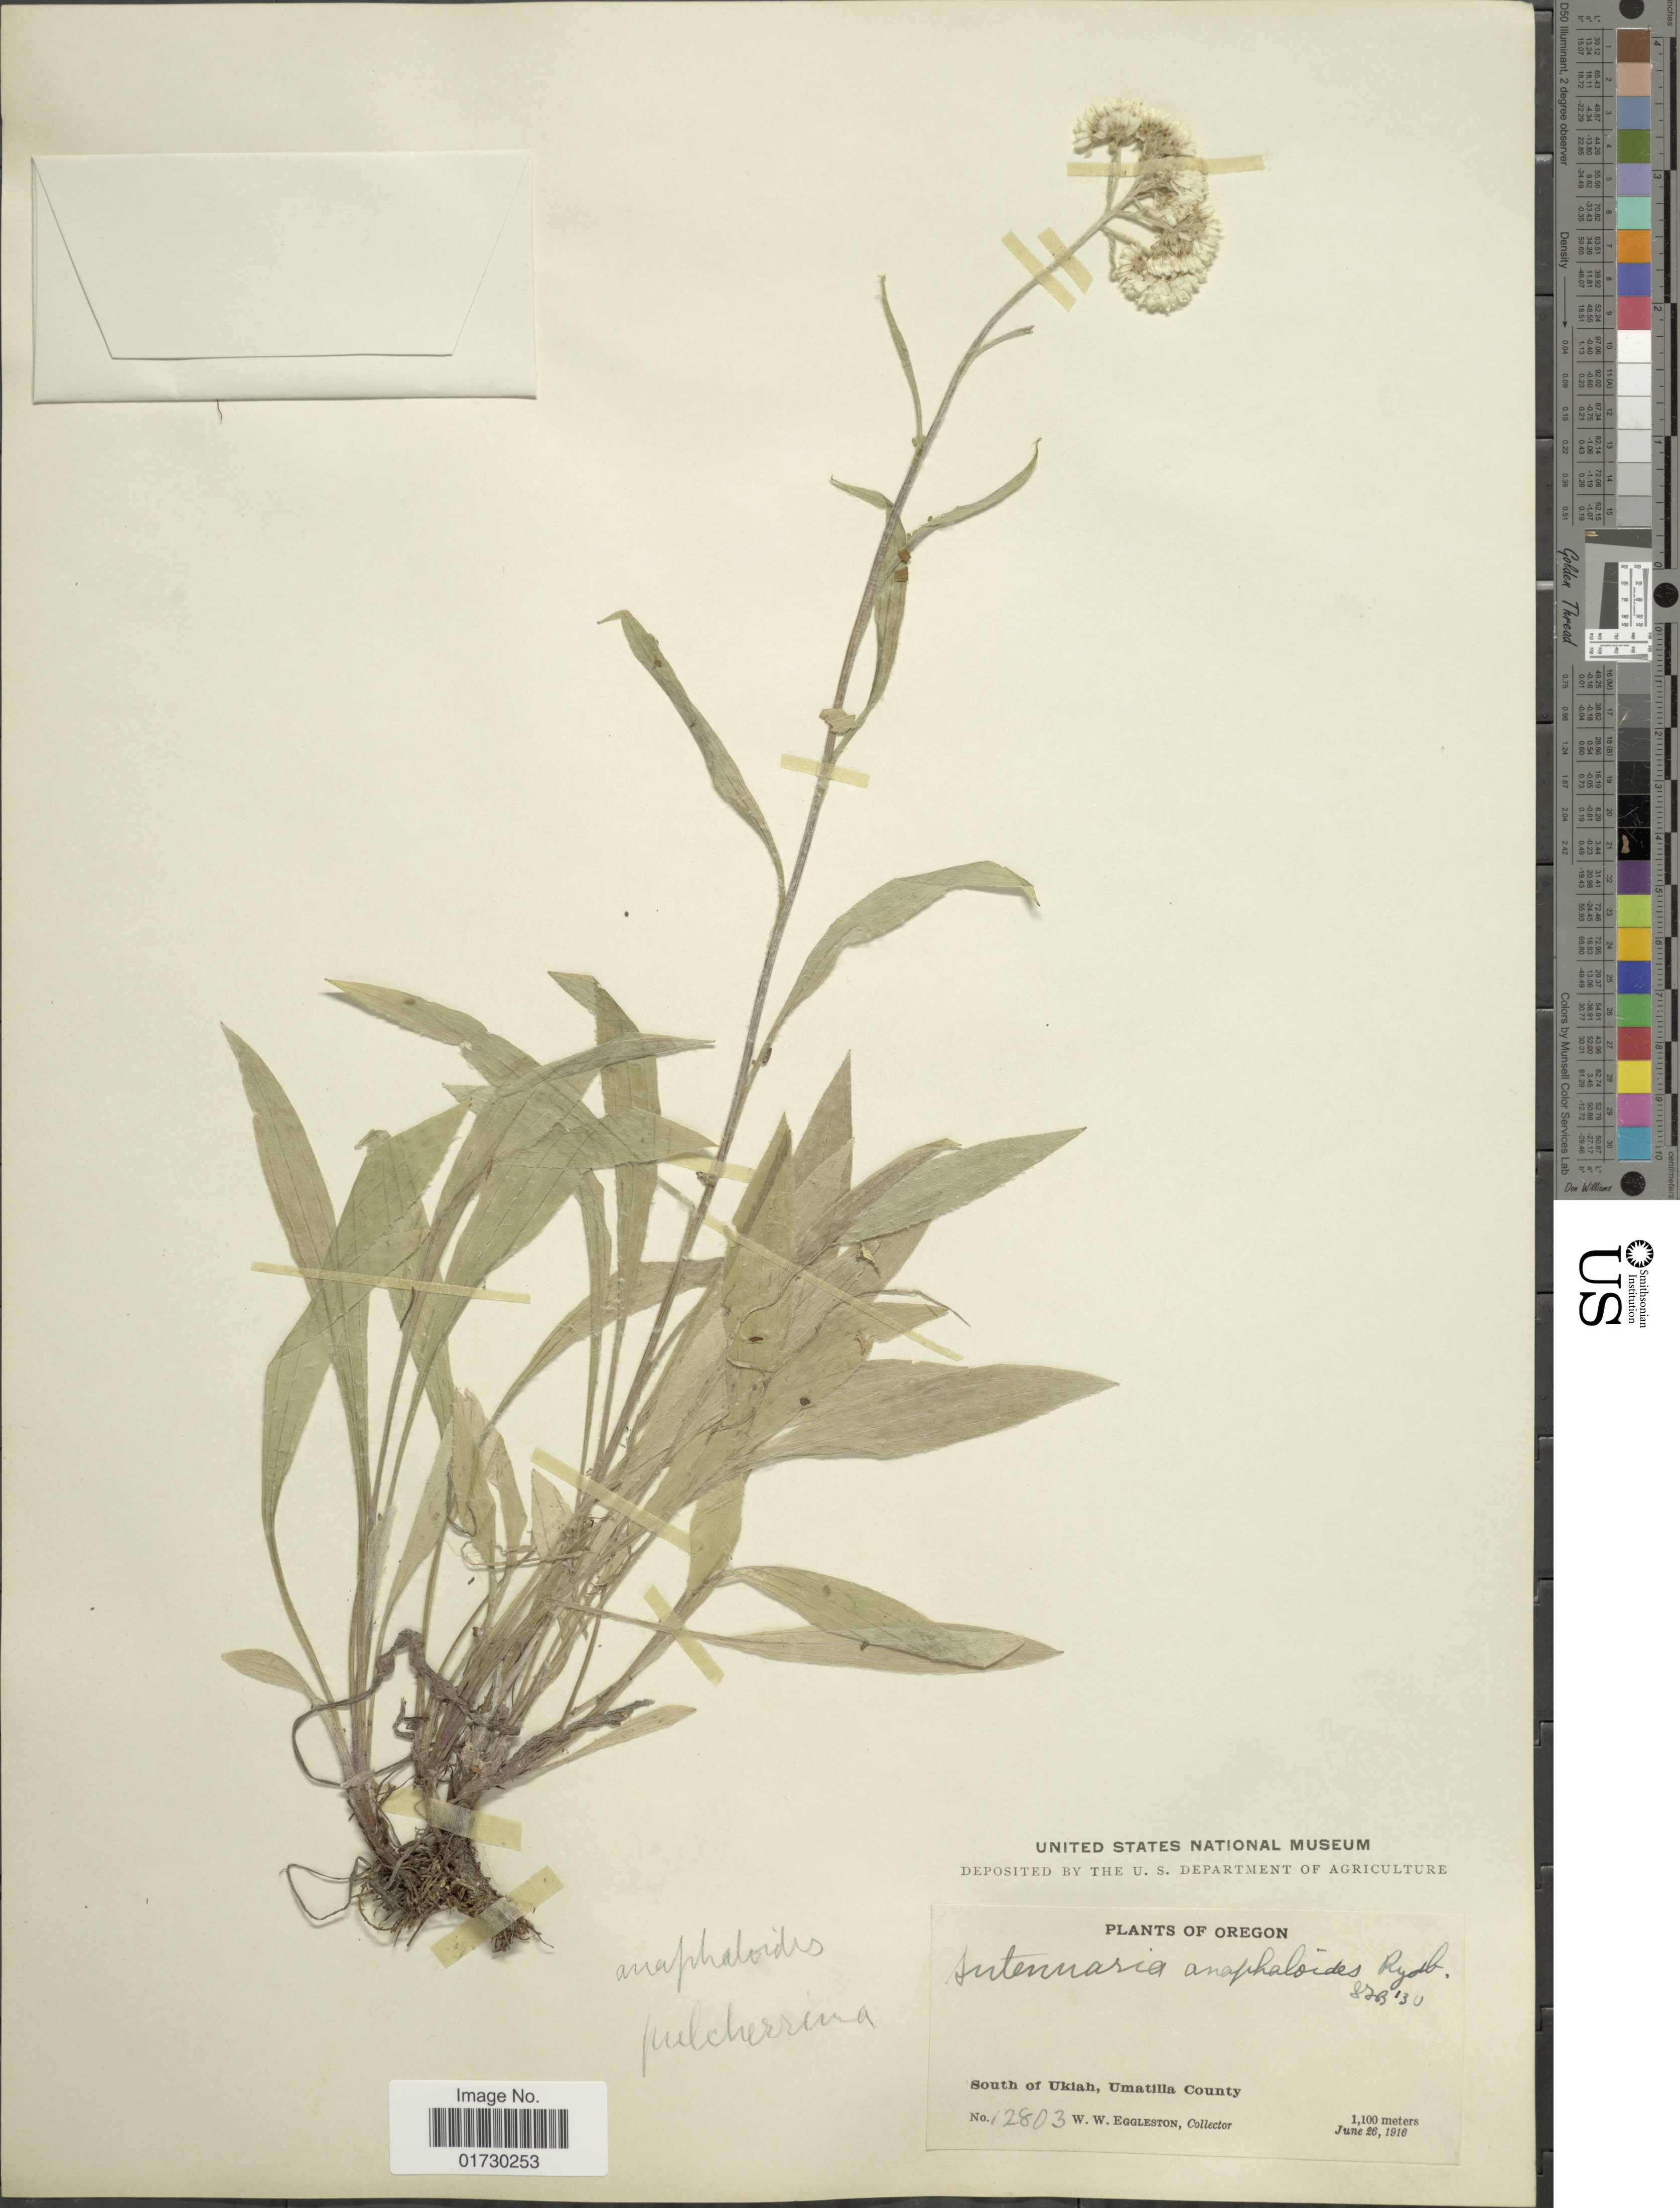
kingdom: Plantae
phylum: Tracheophyta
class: Magnoliopsida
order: Asterales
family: Asteraceae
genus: Antennaria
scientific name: Antennaria anaphaloides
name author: Rydb.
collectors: W. W. Eggleston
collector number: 12803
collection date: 1916-06-26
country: United States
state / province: Oregon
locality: South Of Ukiah, Umatilla County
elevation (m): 1100